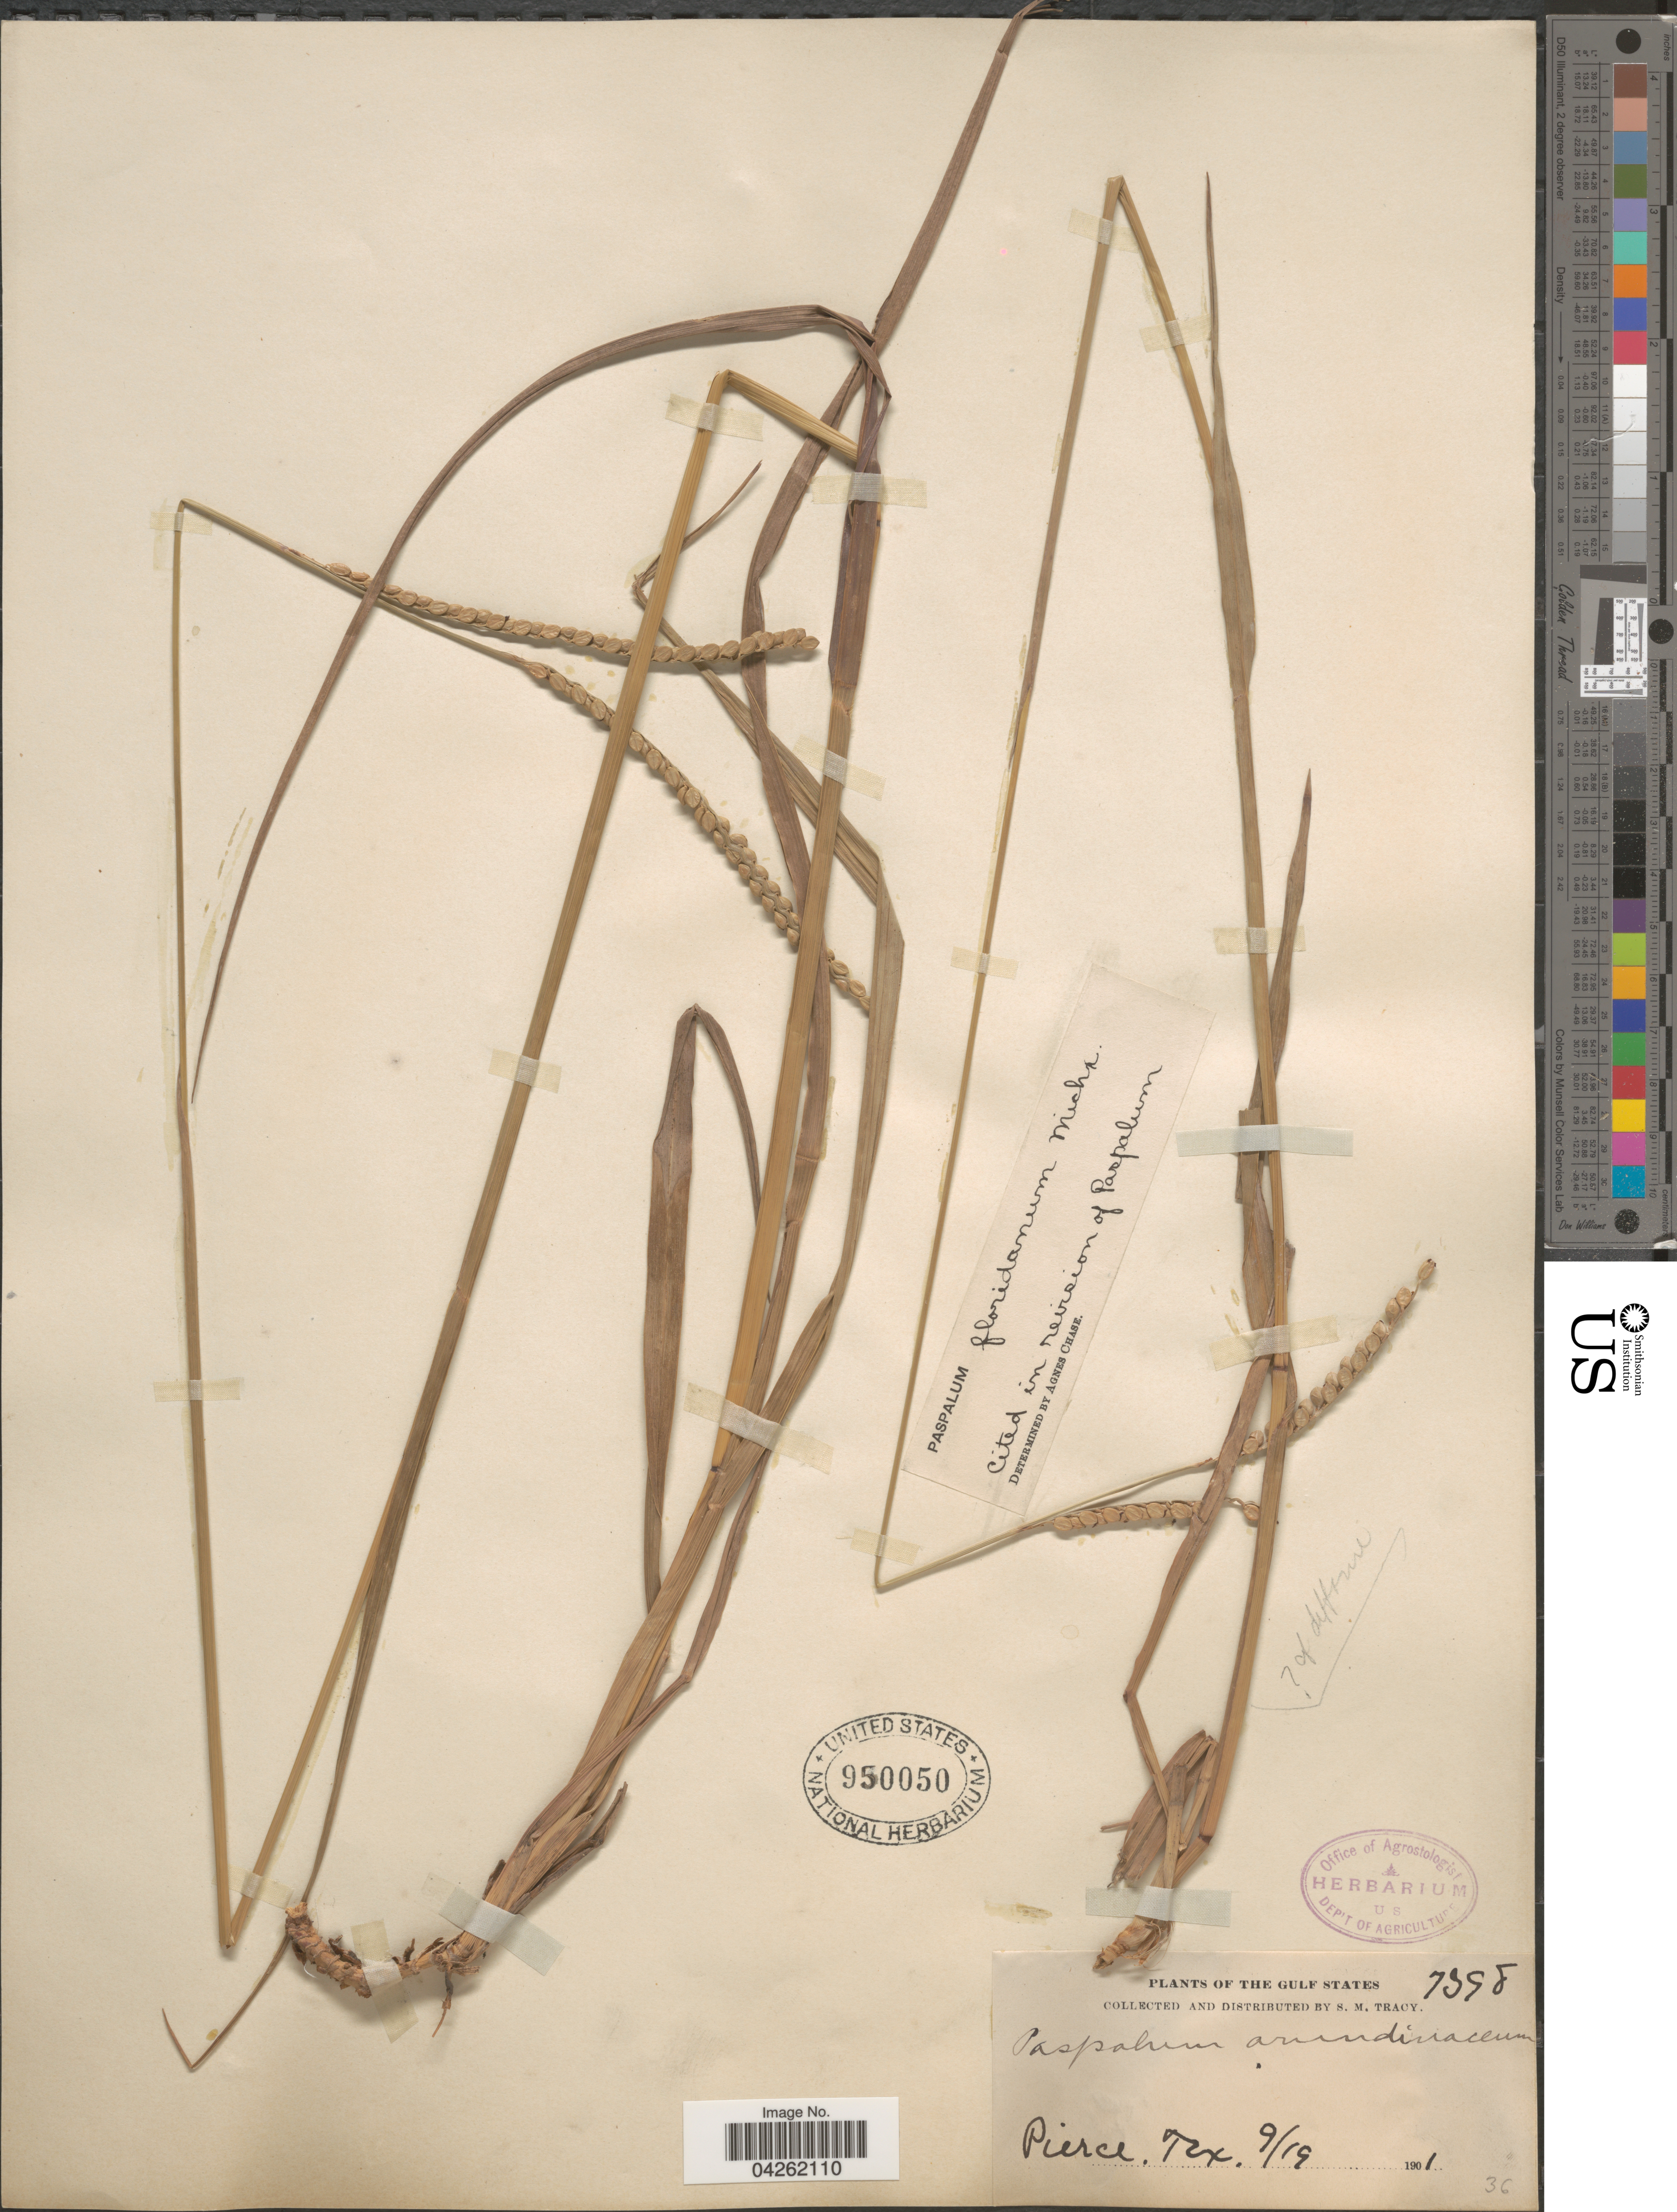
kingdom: Plantae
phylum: Tracheophyta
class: Liliopsida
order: Poales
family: Poaceae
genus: Paspalum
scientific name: Paspalum floridanum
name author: Michx.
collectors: S. M. Tracy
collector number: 7398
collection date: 1901-09-19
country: United States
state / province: Texas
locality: The Gulf States. Pierce.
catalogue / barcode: US 950050